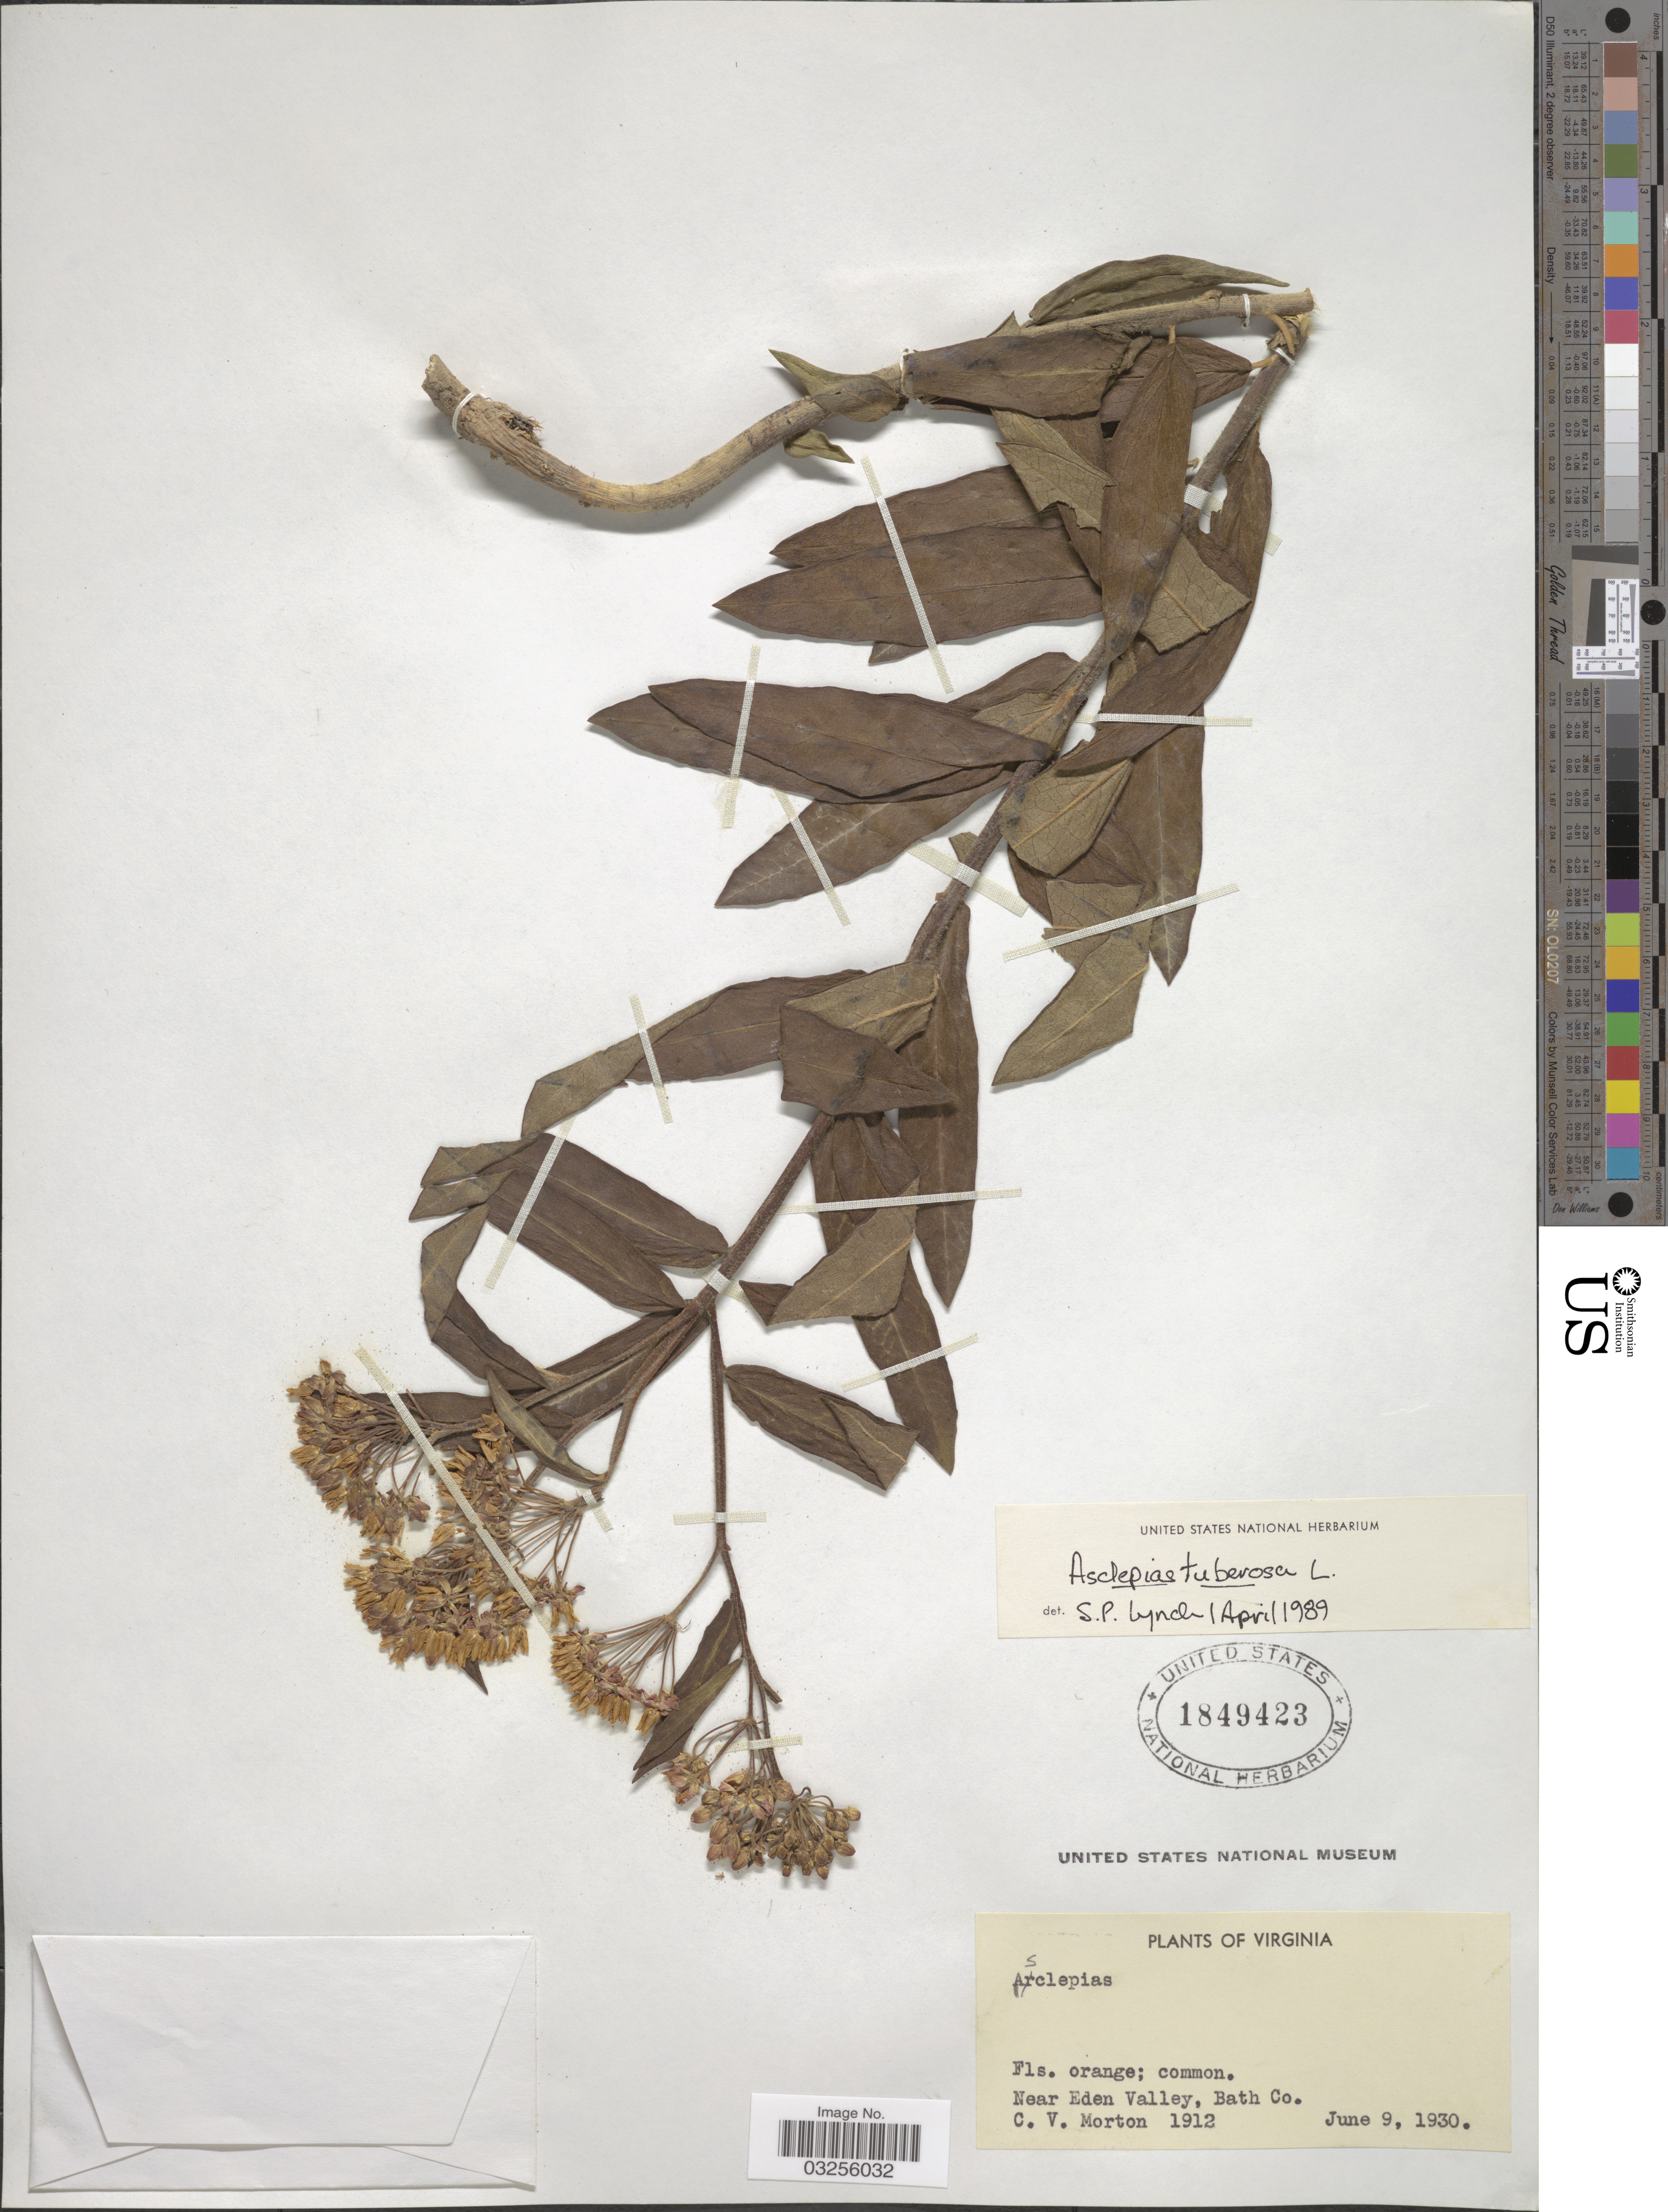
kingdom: Plantae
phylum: Tracheophyta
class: Magnoliopsida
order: Gentianales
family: Apocynaceae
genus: Asclepias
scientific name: Asclepias tuberosa subsp. tuberosa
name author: L.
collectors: C. V. Morton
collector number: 1912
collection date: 1930-06-09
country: United States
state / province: Virginia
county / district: Bath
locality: Near Eden Valley, Bath Co.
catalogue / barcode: US 1849423